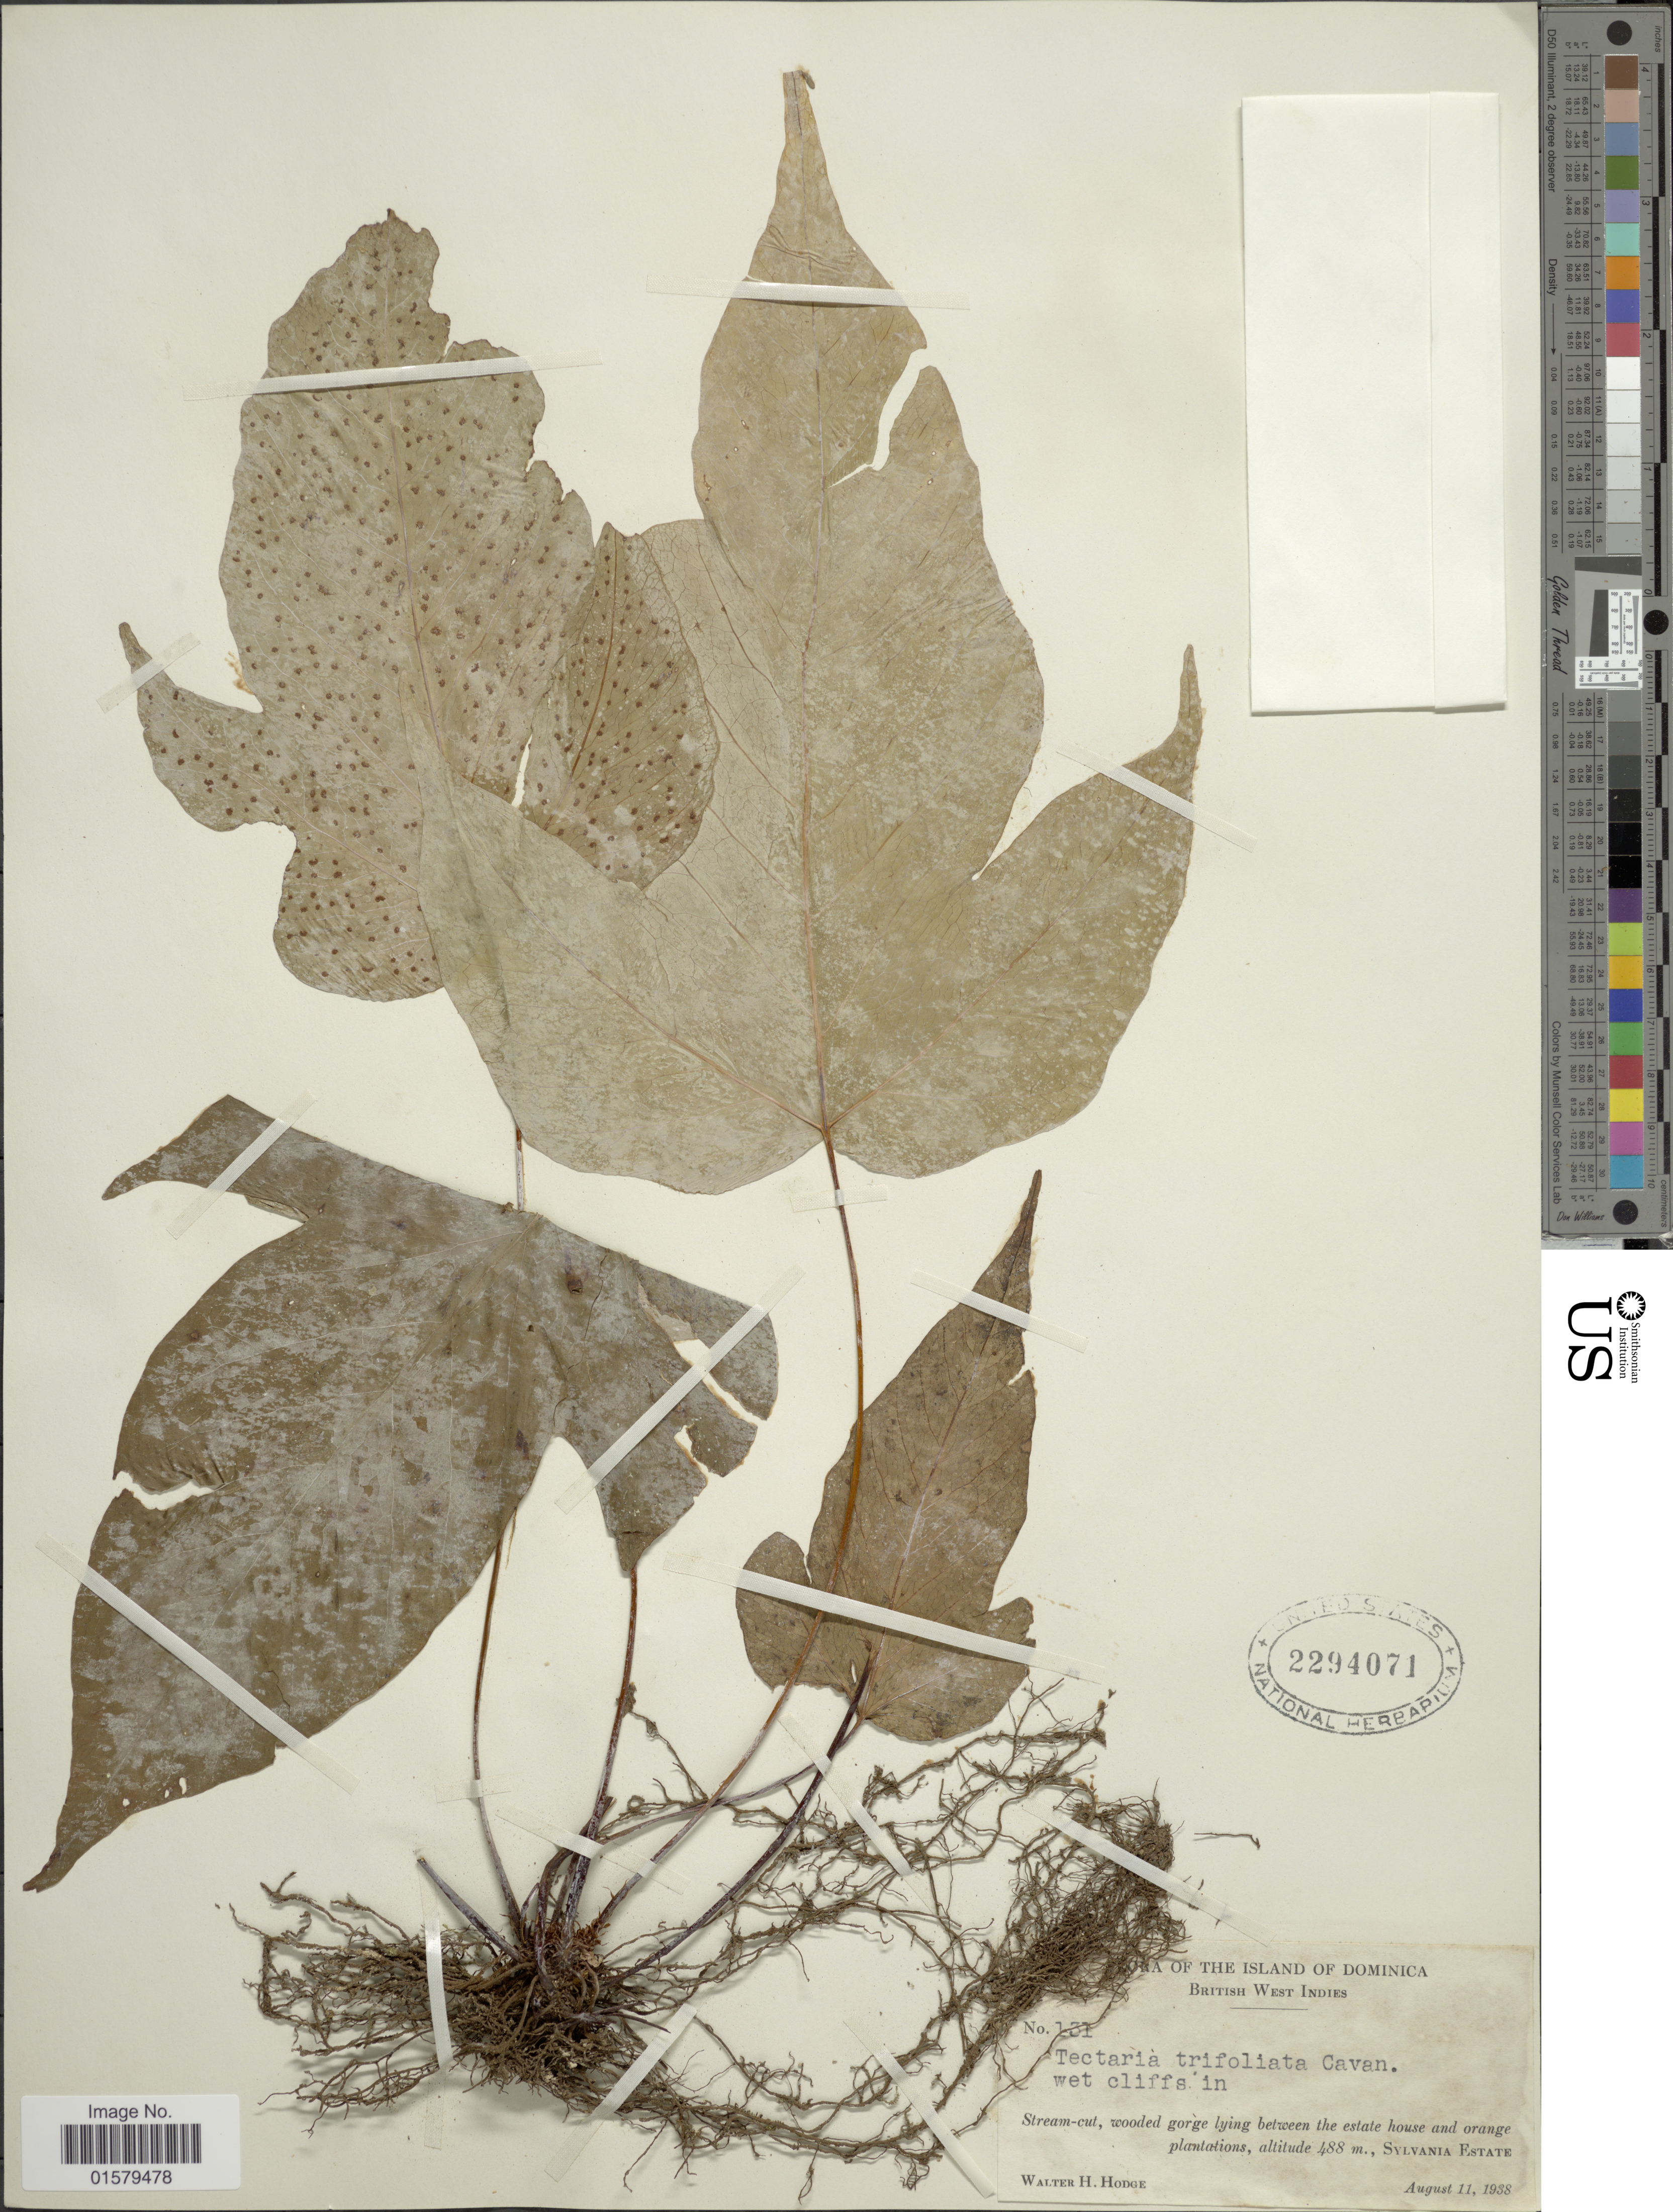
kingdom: Plantae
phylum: Tracheophyta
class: Polypodiopsida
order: Polypodiales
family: Tectariaceae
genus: Tectaria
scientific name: Tectaria trifoliata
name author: (L.) Cav.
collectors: W. Hodge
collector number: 131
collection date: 1938-08-11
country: Dominica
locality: Stream cut, wooded gorge lying between the estate house and orange plantations, Sylvania Estate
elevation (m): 488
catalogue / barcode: US 2294071